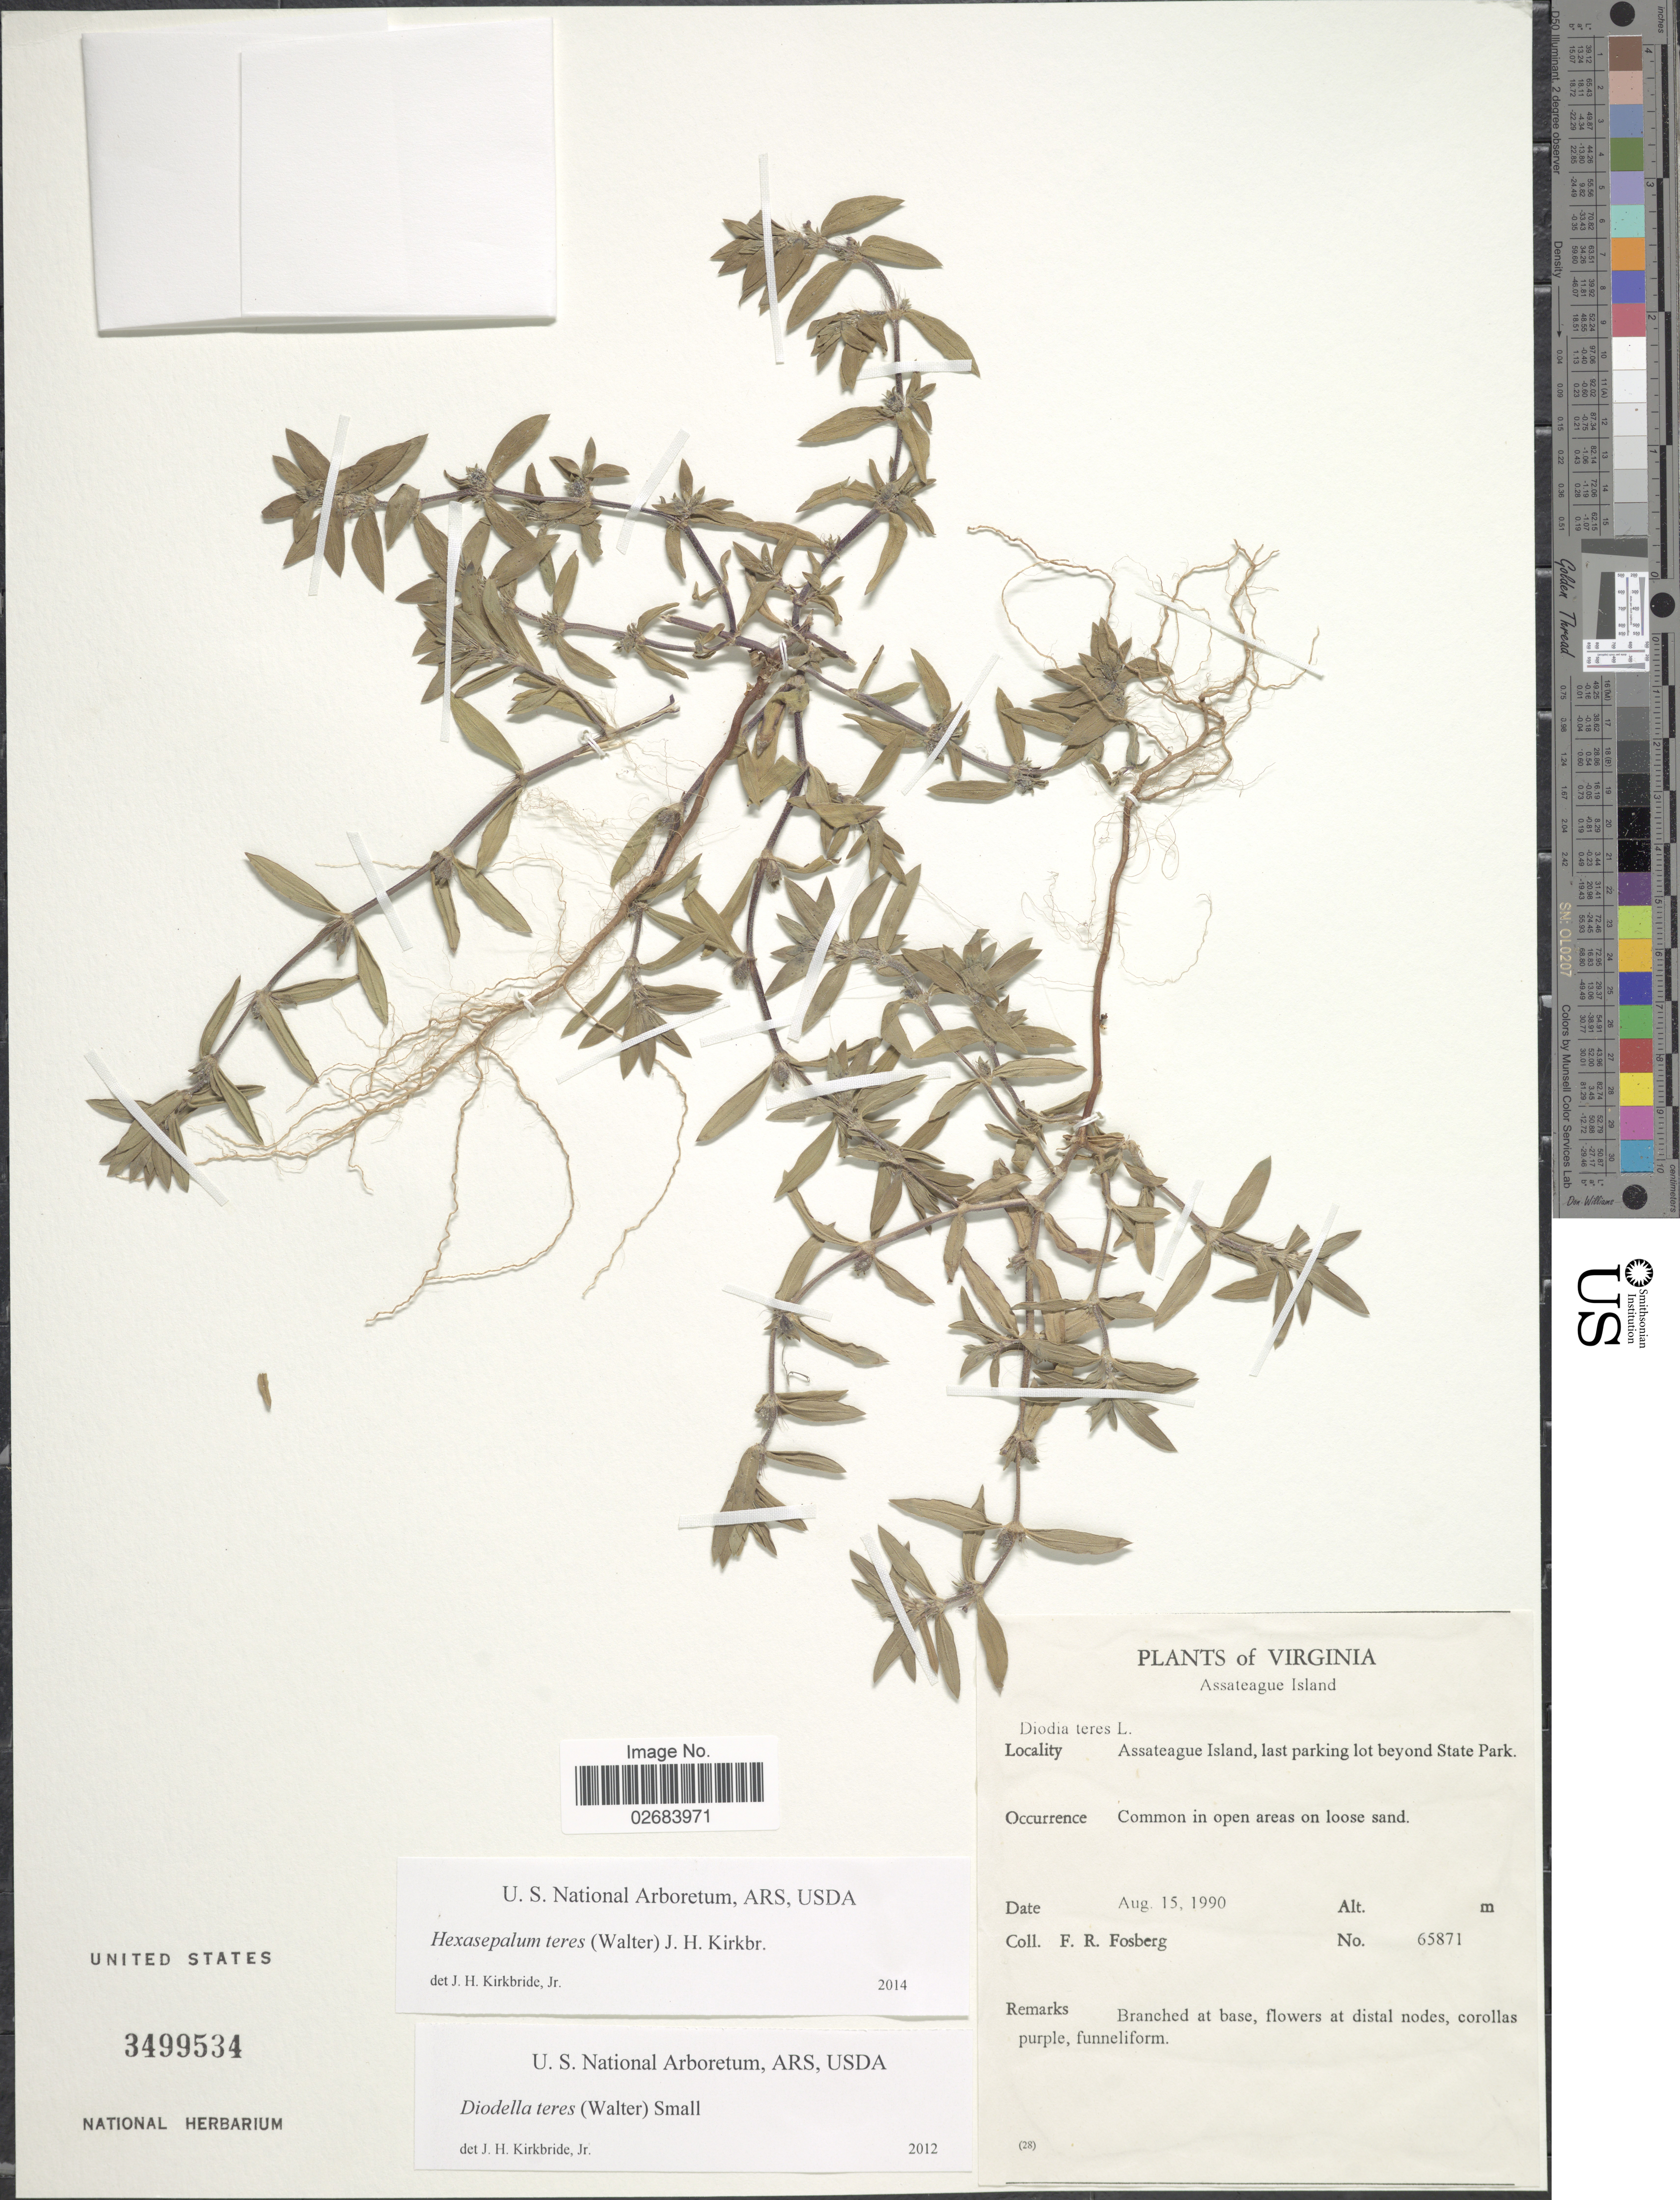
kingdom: Plantae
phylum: Tracheophyta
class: Magnoliopsida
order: Gentianales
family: Rubiaceae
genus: Diodia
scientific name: Diodia teres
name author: Walter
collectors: F. R. Fosberg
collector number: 65871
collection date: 1990-08-15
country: United States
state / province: Virginia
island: Assateague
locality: Assateague Island, last parking lot beyond State Park.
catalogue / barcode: US 3499534